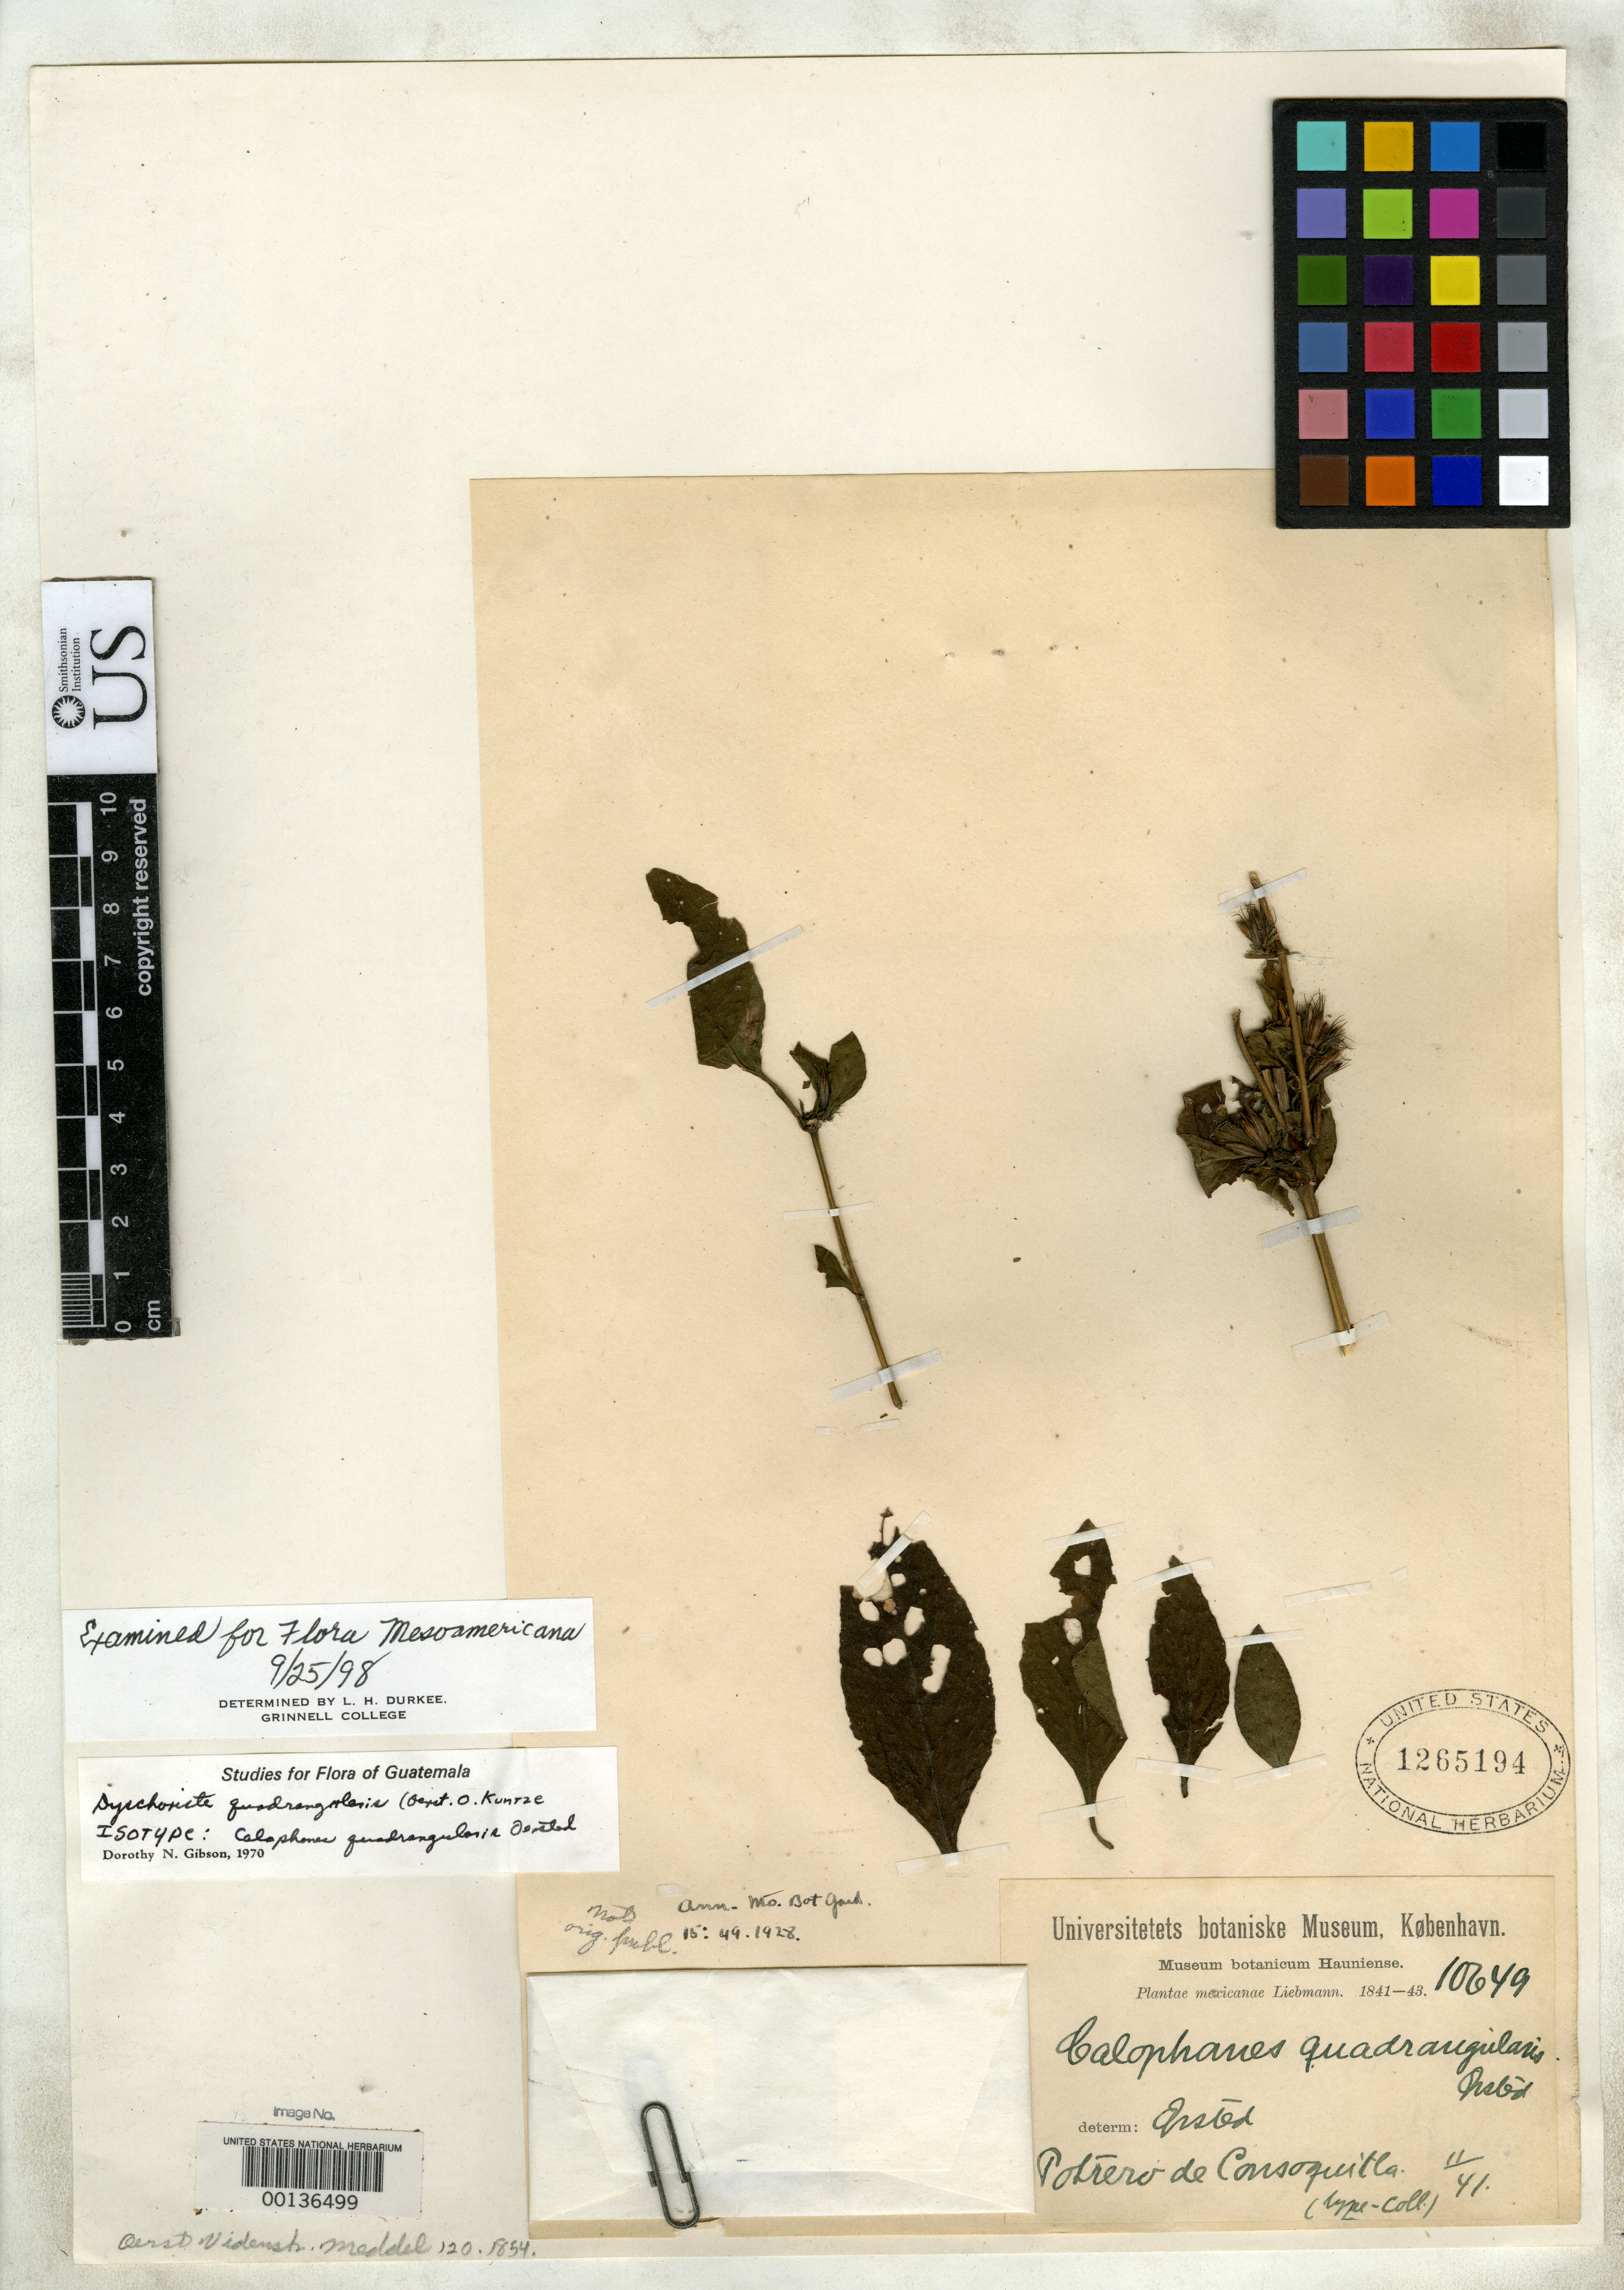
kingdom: Plantae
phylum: Tracheophyta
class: Magnoliopsida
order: Lamiales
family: Acanthaceae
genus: Calophanes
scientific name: Calophanes quadrangularis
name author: Oerst.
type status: Isotype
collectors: F. M. Liebmann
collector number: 10649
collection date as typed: Nov 1841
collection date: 1841-11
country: Mexico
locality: Potrero de Consoquitla.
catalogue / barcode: US 1265194